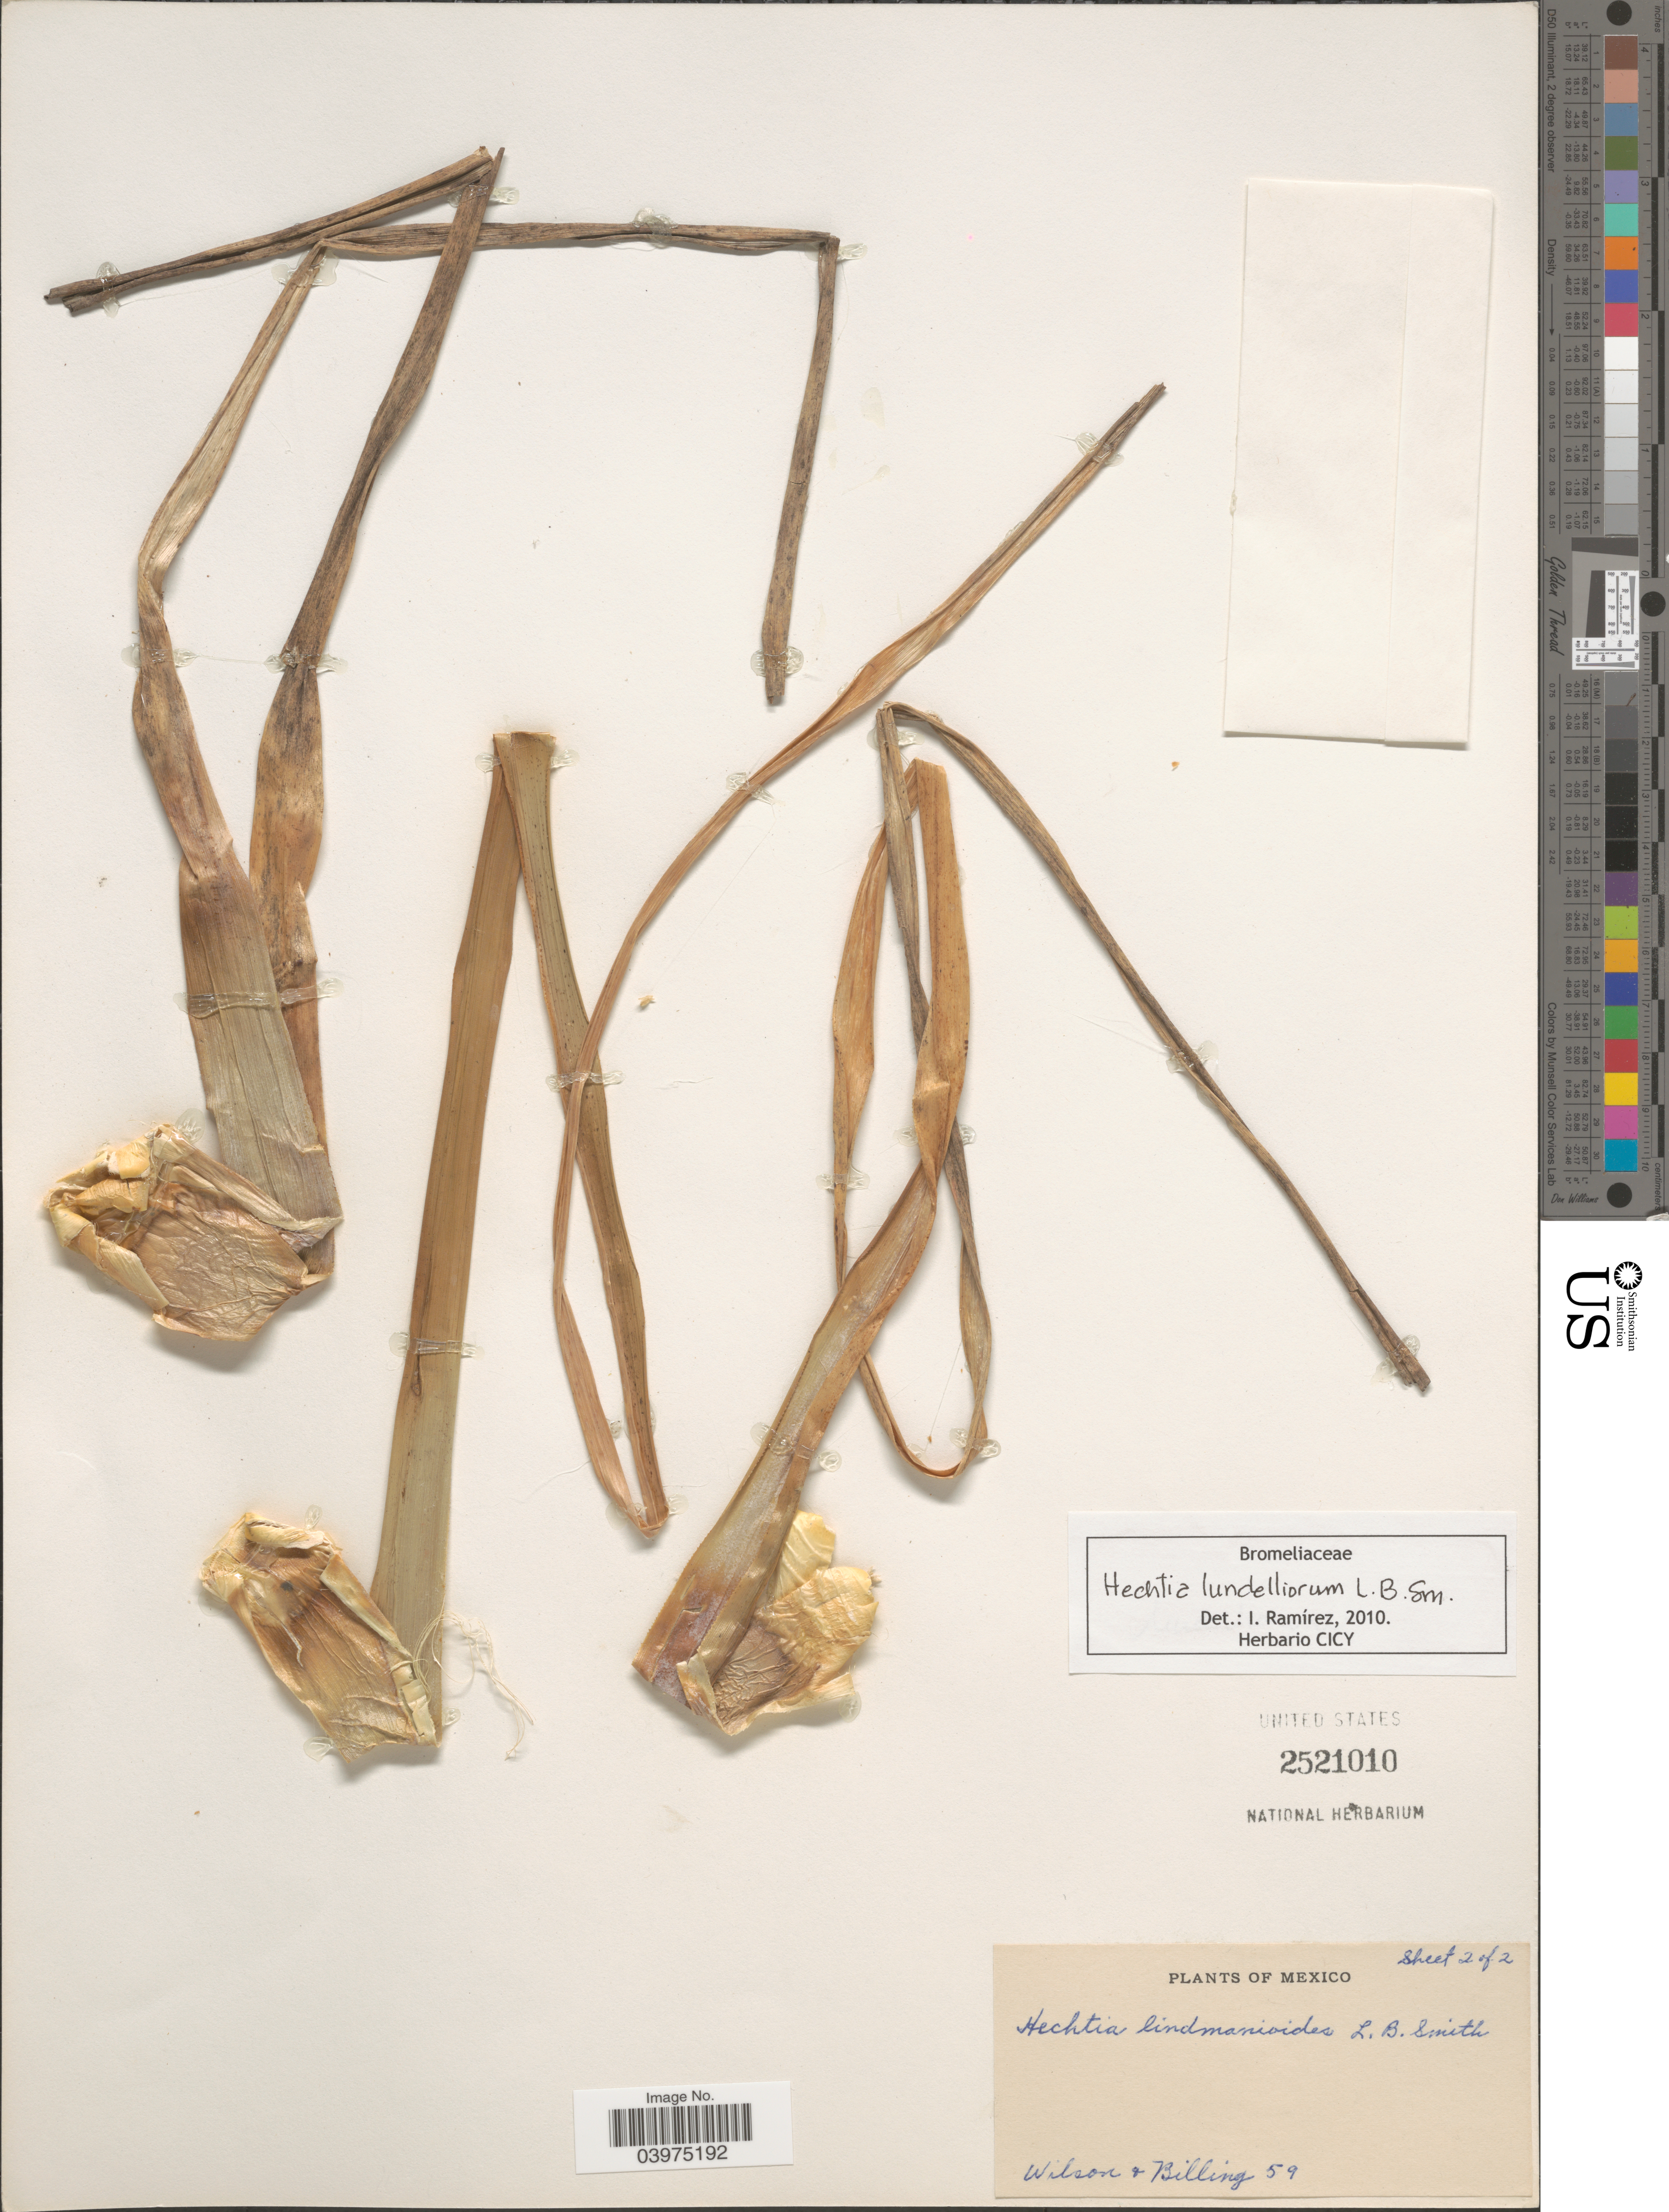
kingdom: Plantae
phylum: Tracheophyta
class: Liliopsida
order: Poales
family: Bromeliaceae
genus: Hechtia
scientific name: Hechtia lundelliorum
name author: L.B. Sm.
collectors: -- Wilson & Billing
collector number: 59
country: Mexico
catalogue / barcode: US 2521010